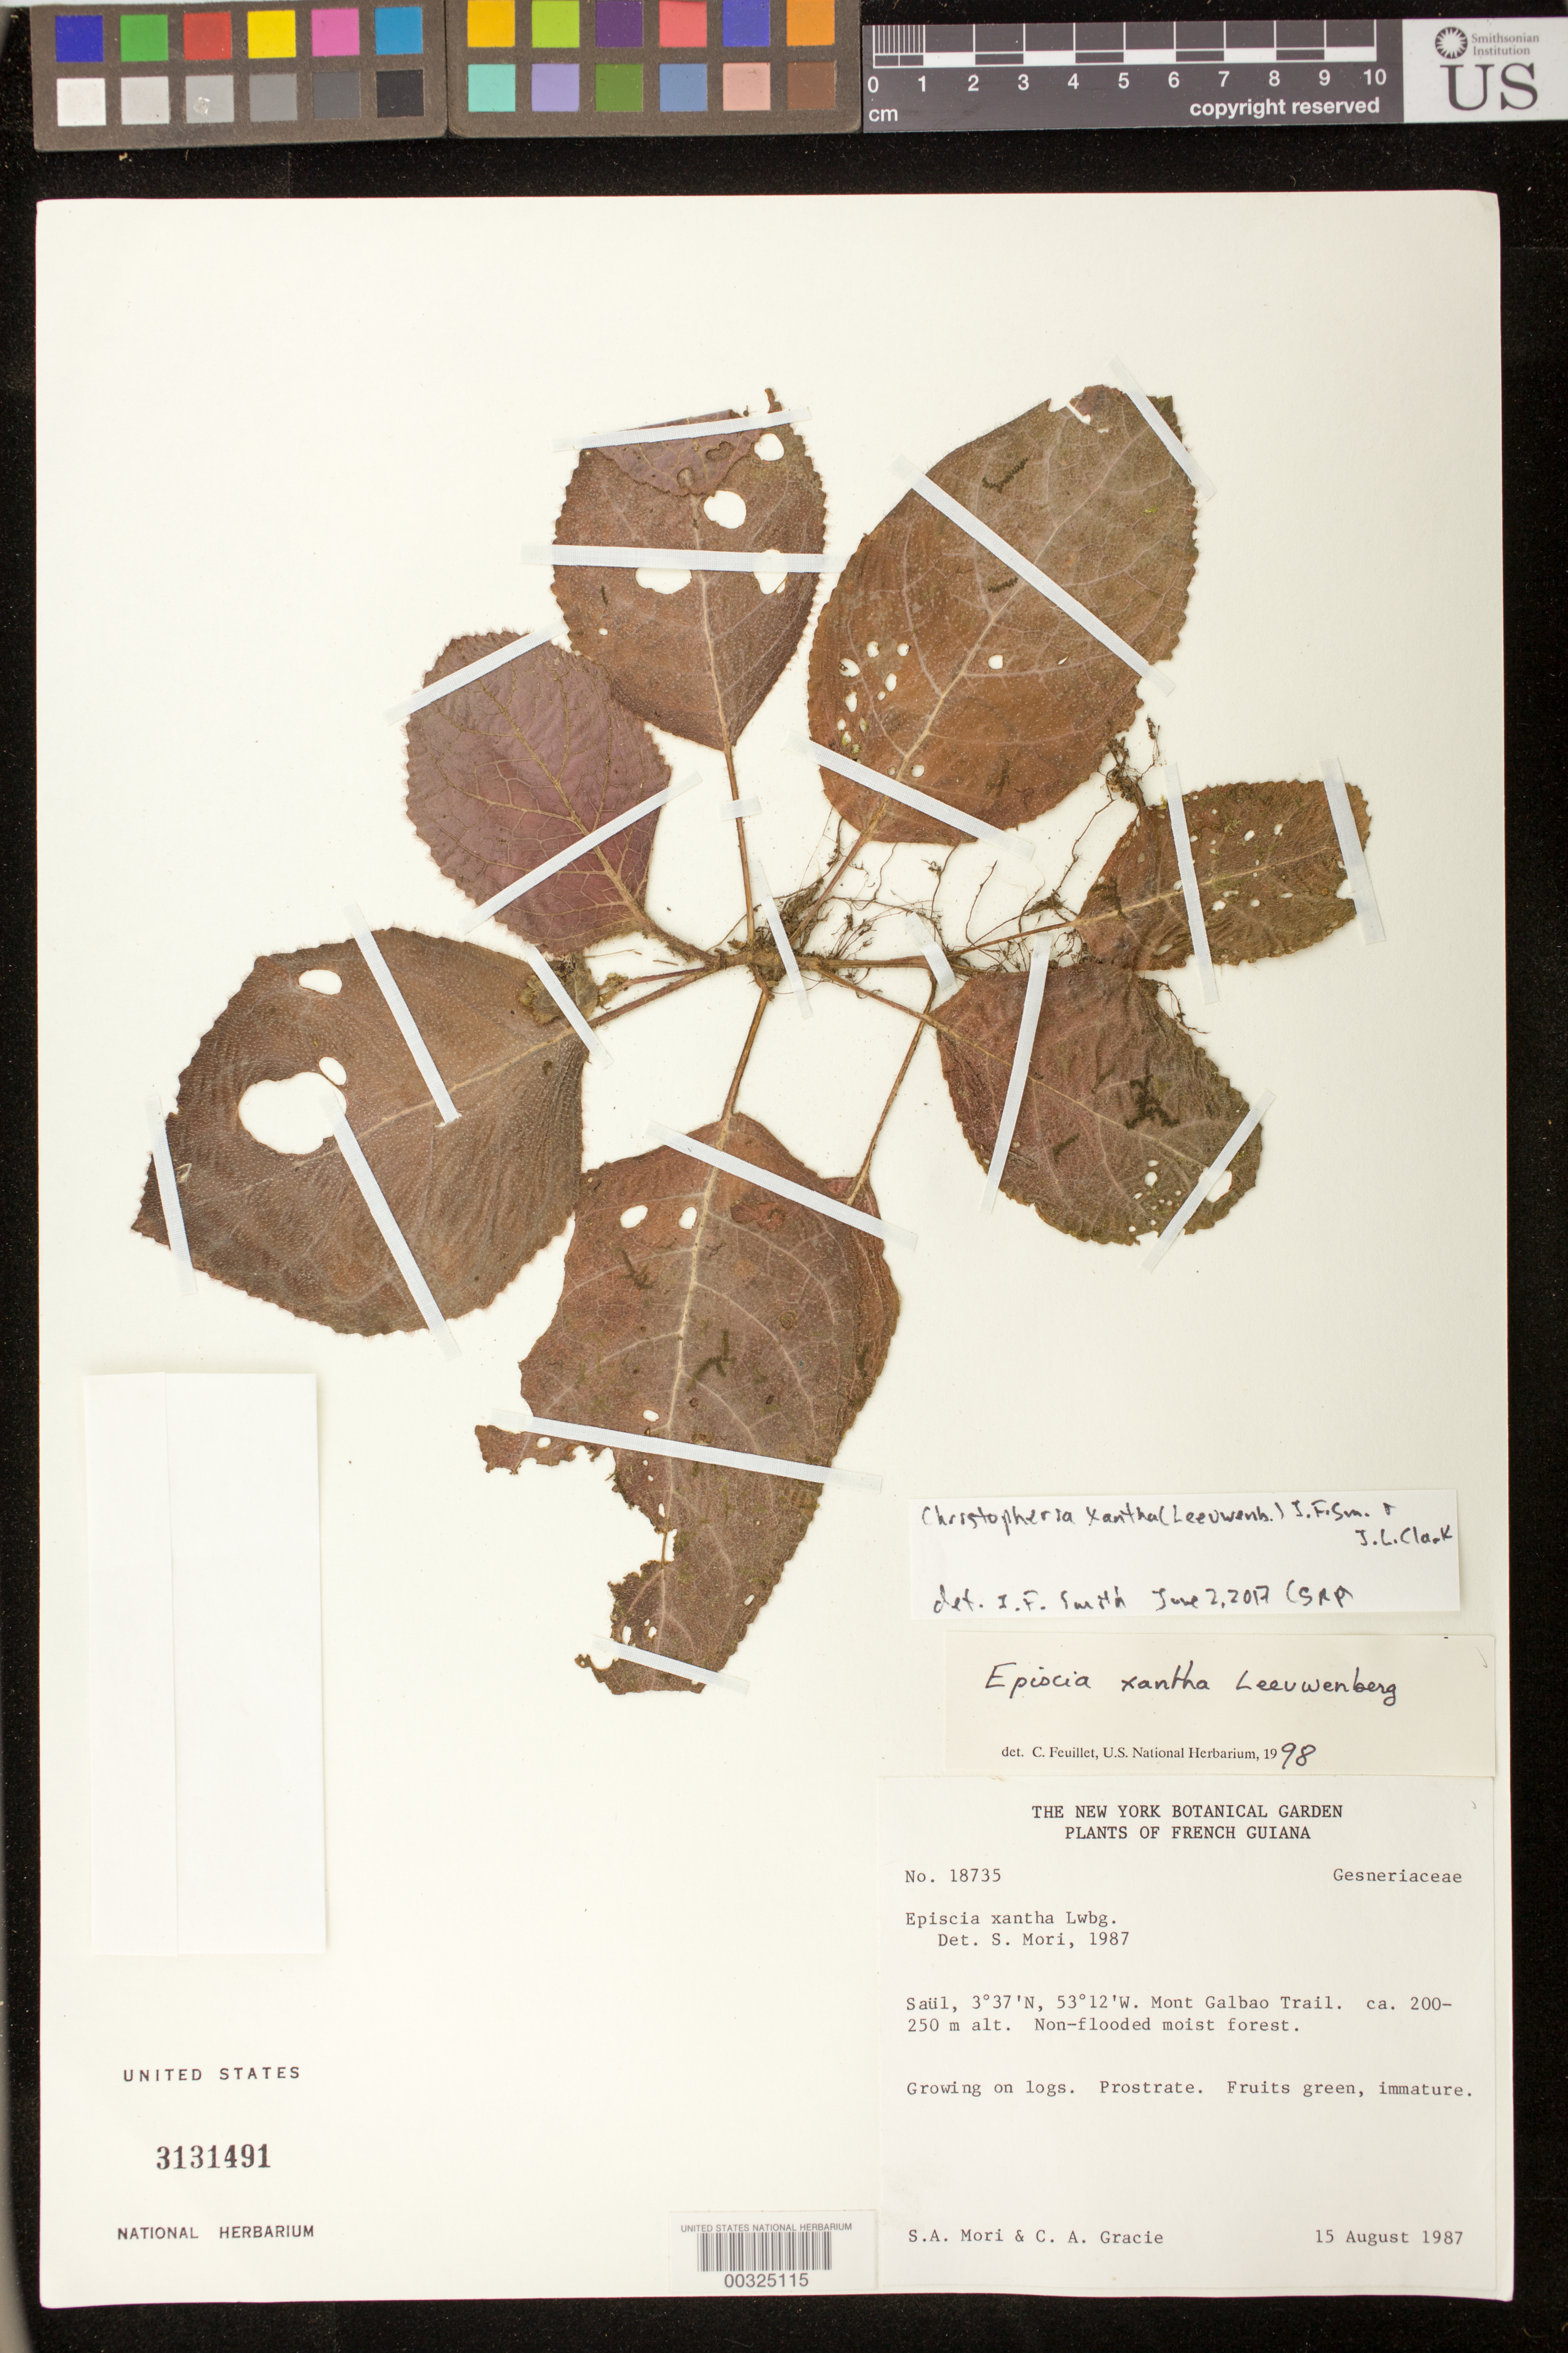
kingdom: Plantae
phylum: Tracheophyta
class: Magnoliopsida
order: Lamiales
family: Gesneriaceae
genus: Christopheria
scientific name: Christopheria xantha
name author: (Leeuwenb.) J.F. Sm. & J.L. Clark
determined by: Smith, J. F.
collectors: S. Mori & C. A. Gracie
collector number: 18735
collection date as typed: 15 Aug 1987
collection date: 1987-08-15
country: French Guiana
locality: Saül, Mont Galbao trail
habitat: Non-flooded moist forest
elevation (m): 200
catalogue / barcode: US 3131491